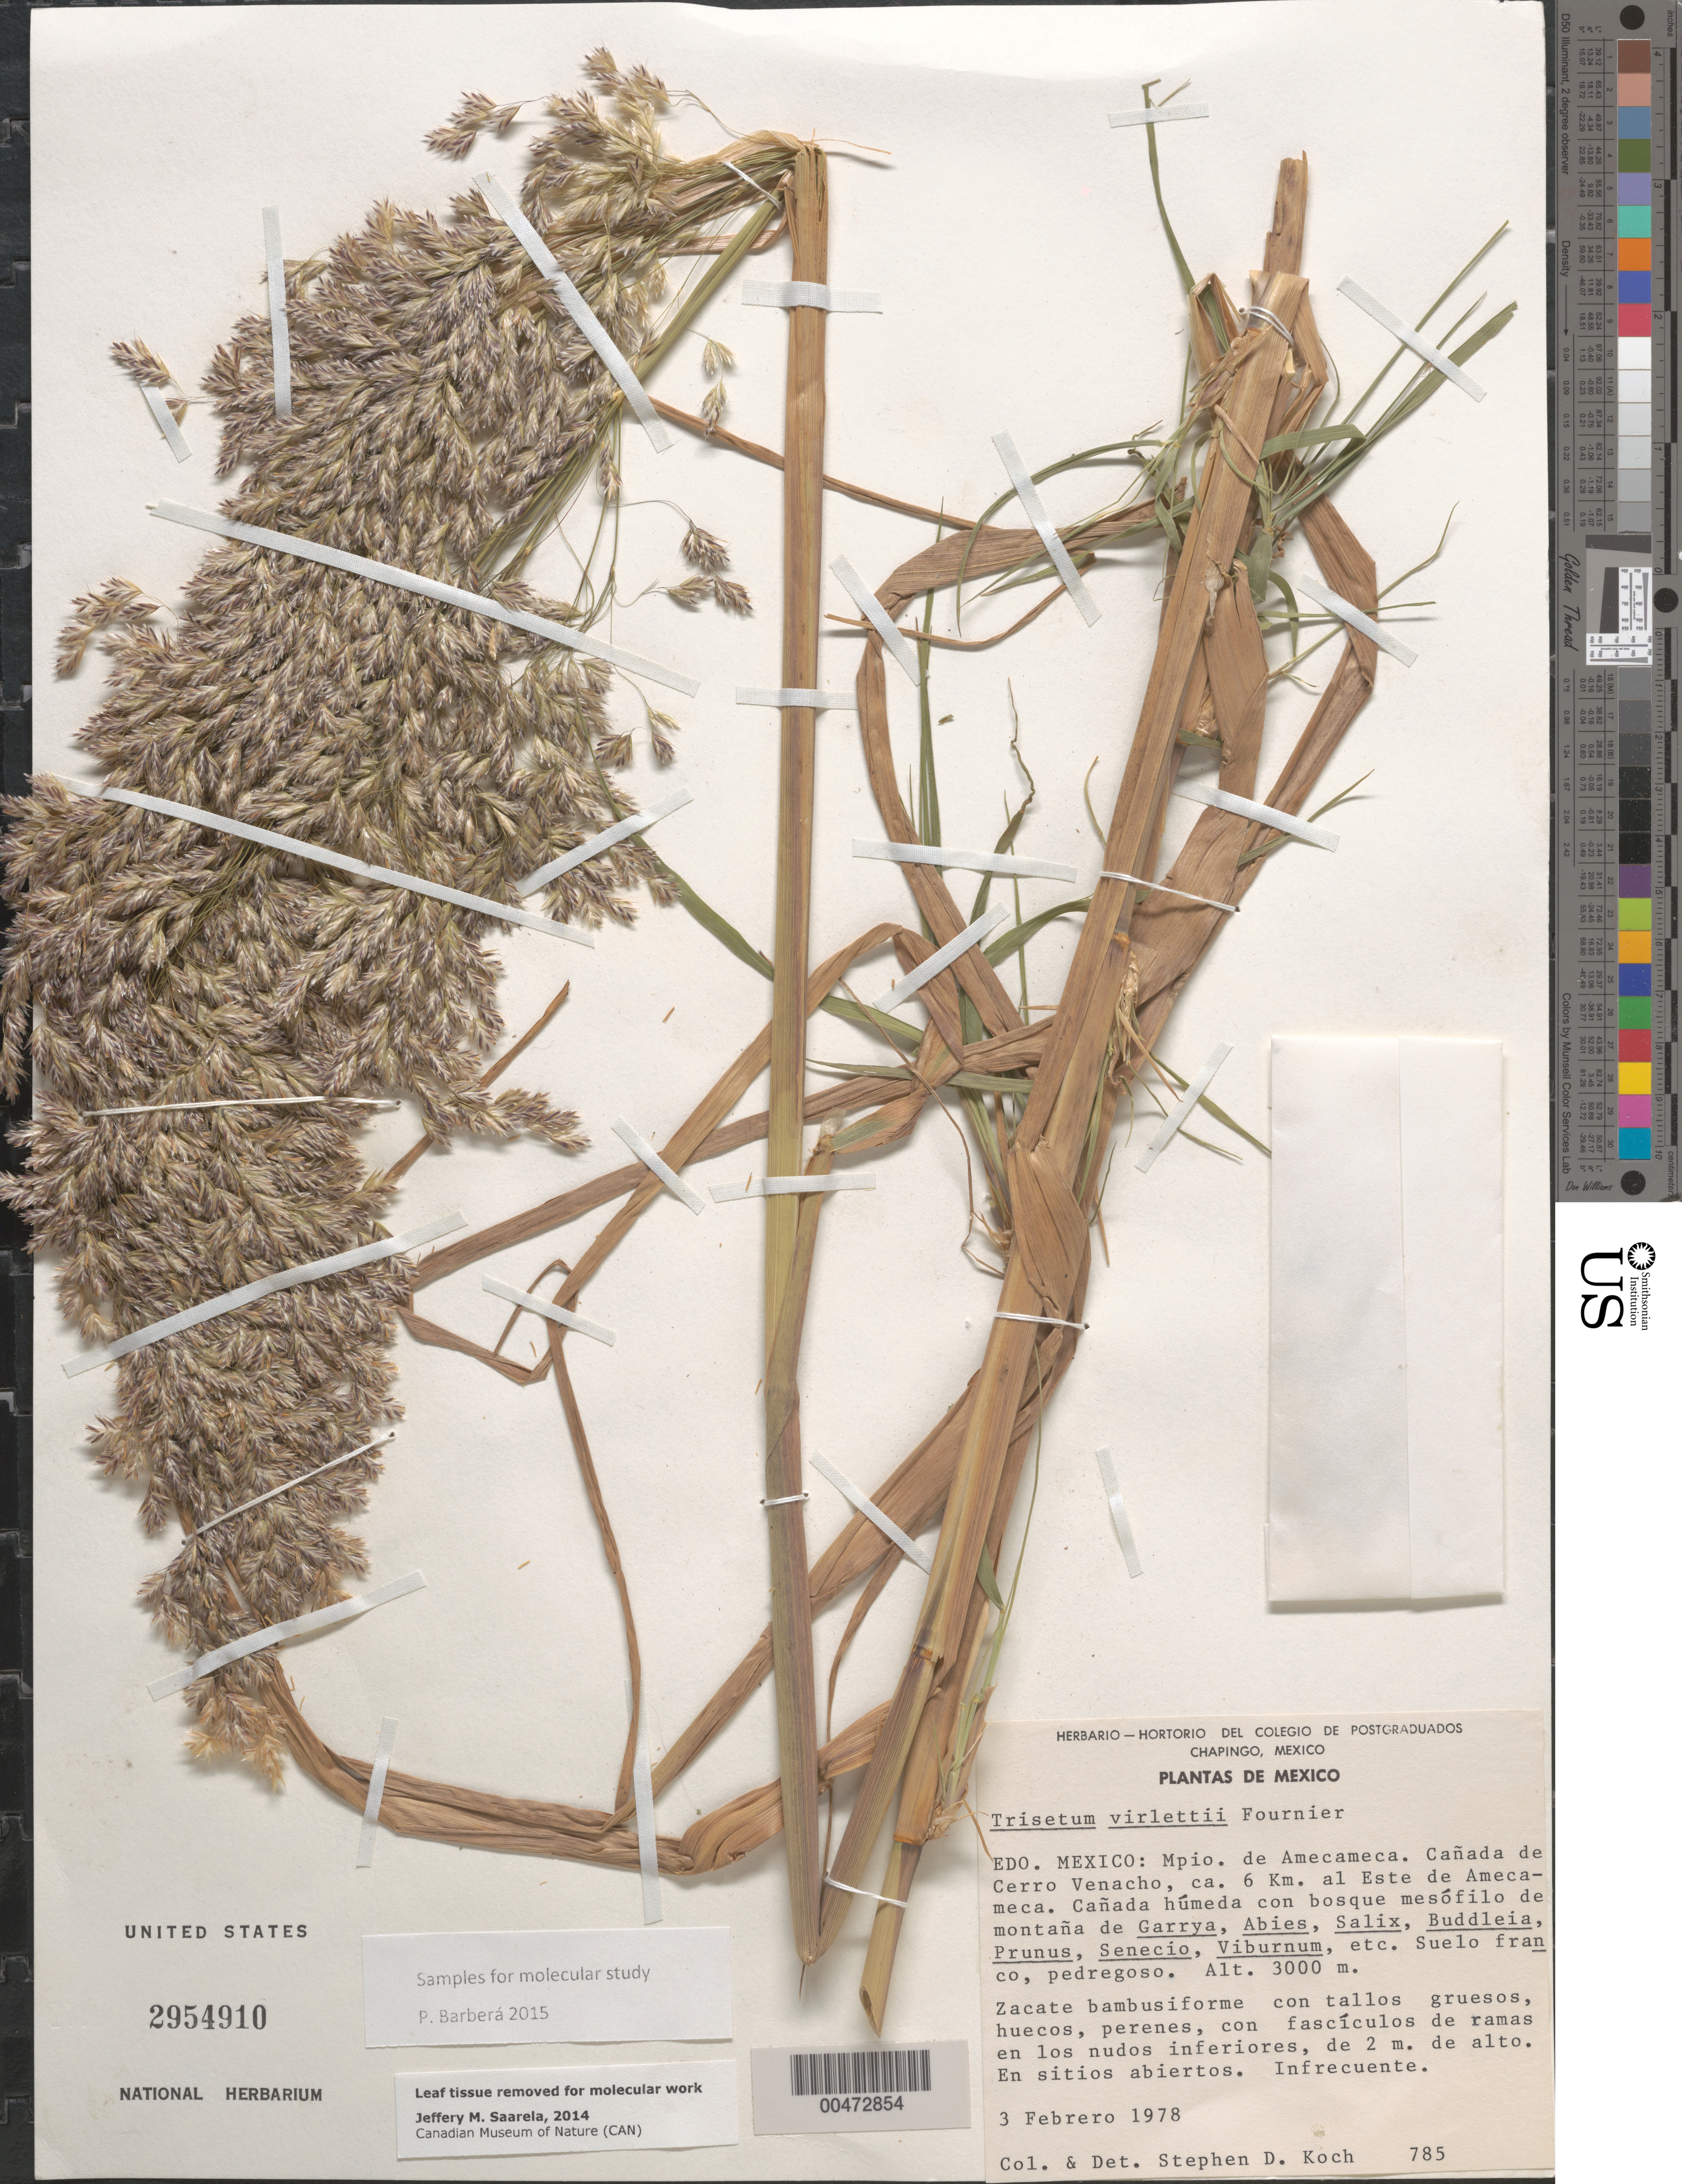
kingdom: Plantae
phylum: Tracheophyta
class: Liliopsida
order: Poales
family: Poaceae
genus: Trisetum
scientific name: Trisetum virletii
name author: E. Fourn.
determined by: Koch, S. D.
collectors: S. D. Koch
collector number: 785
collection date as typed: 3 Feb 1978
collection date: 1978-02-03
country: México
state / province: México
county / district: Amecameca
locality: Cañada of Cerro Venacho, ca. 6 km E of Amecameca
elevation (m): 3000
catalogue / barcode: US 2954910